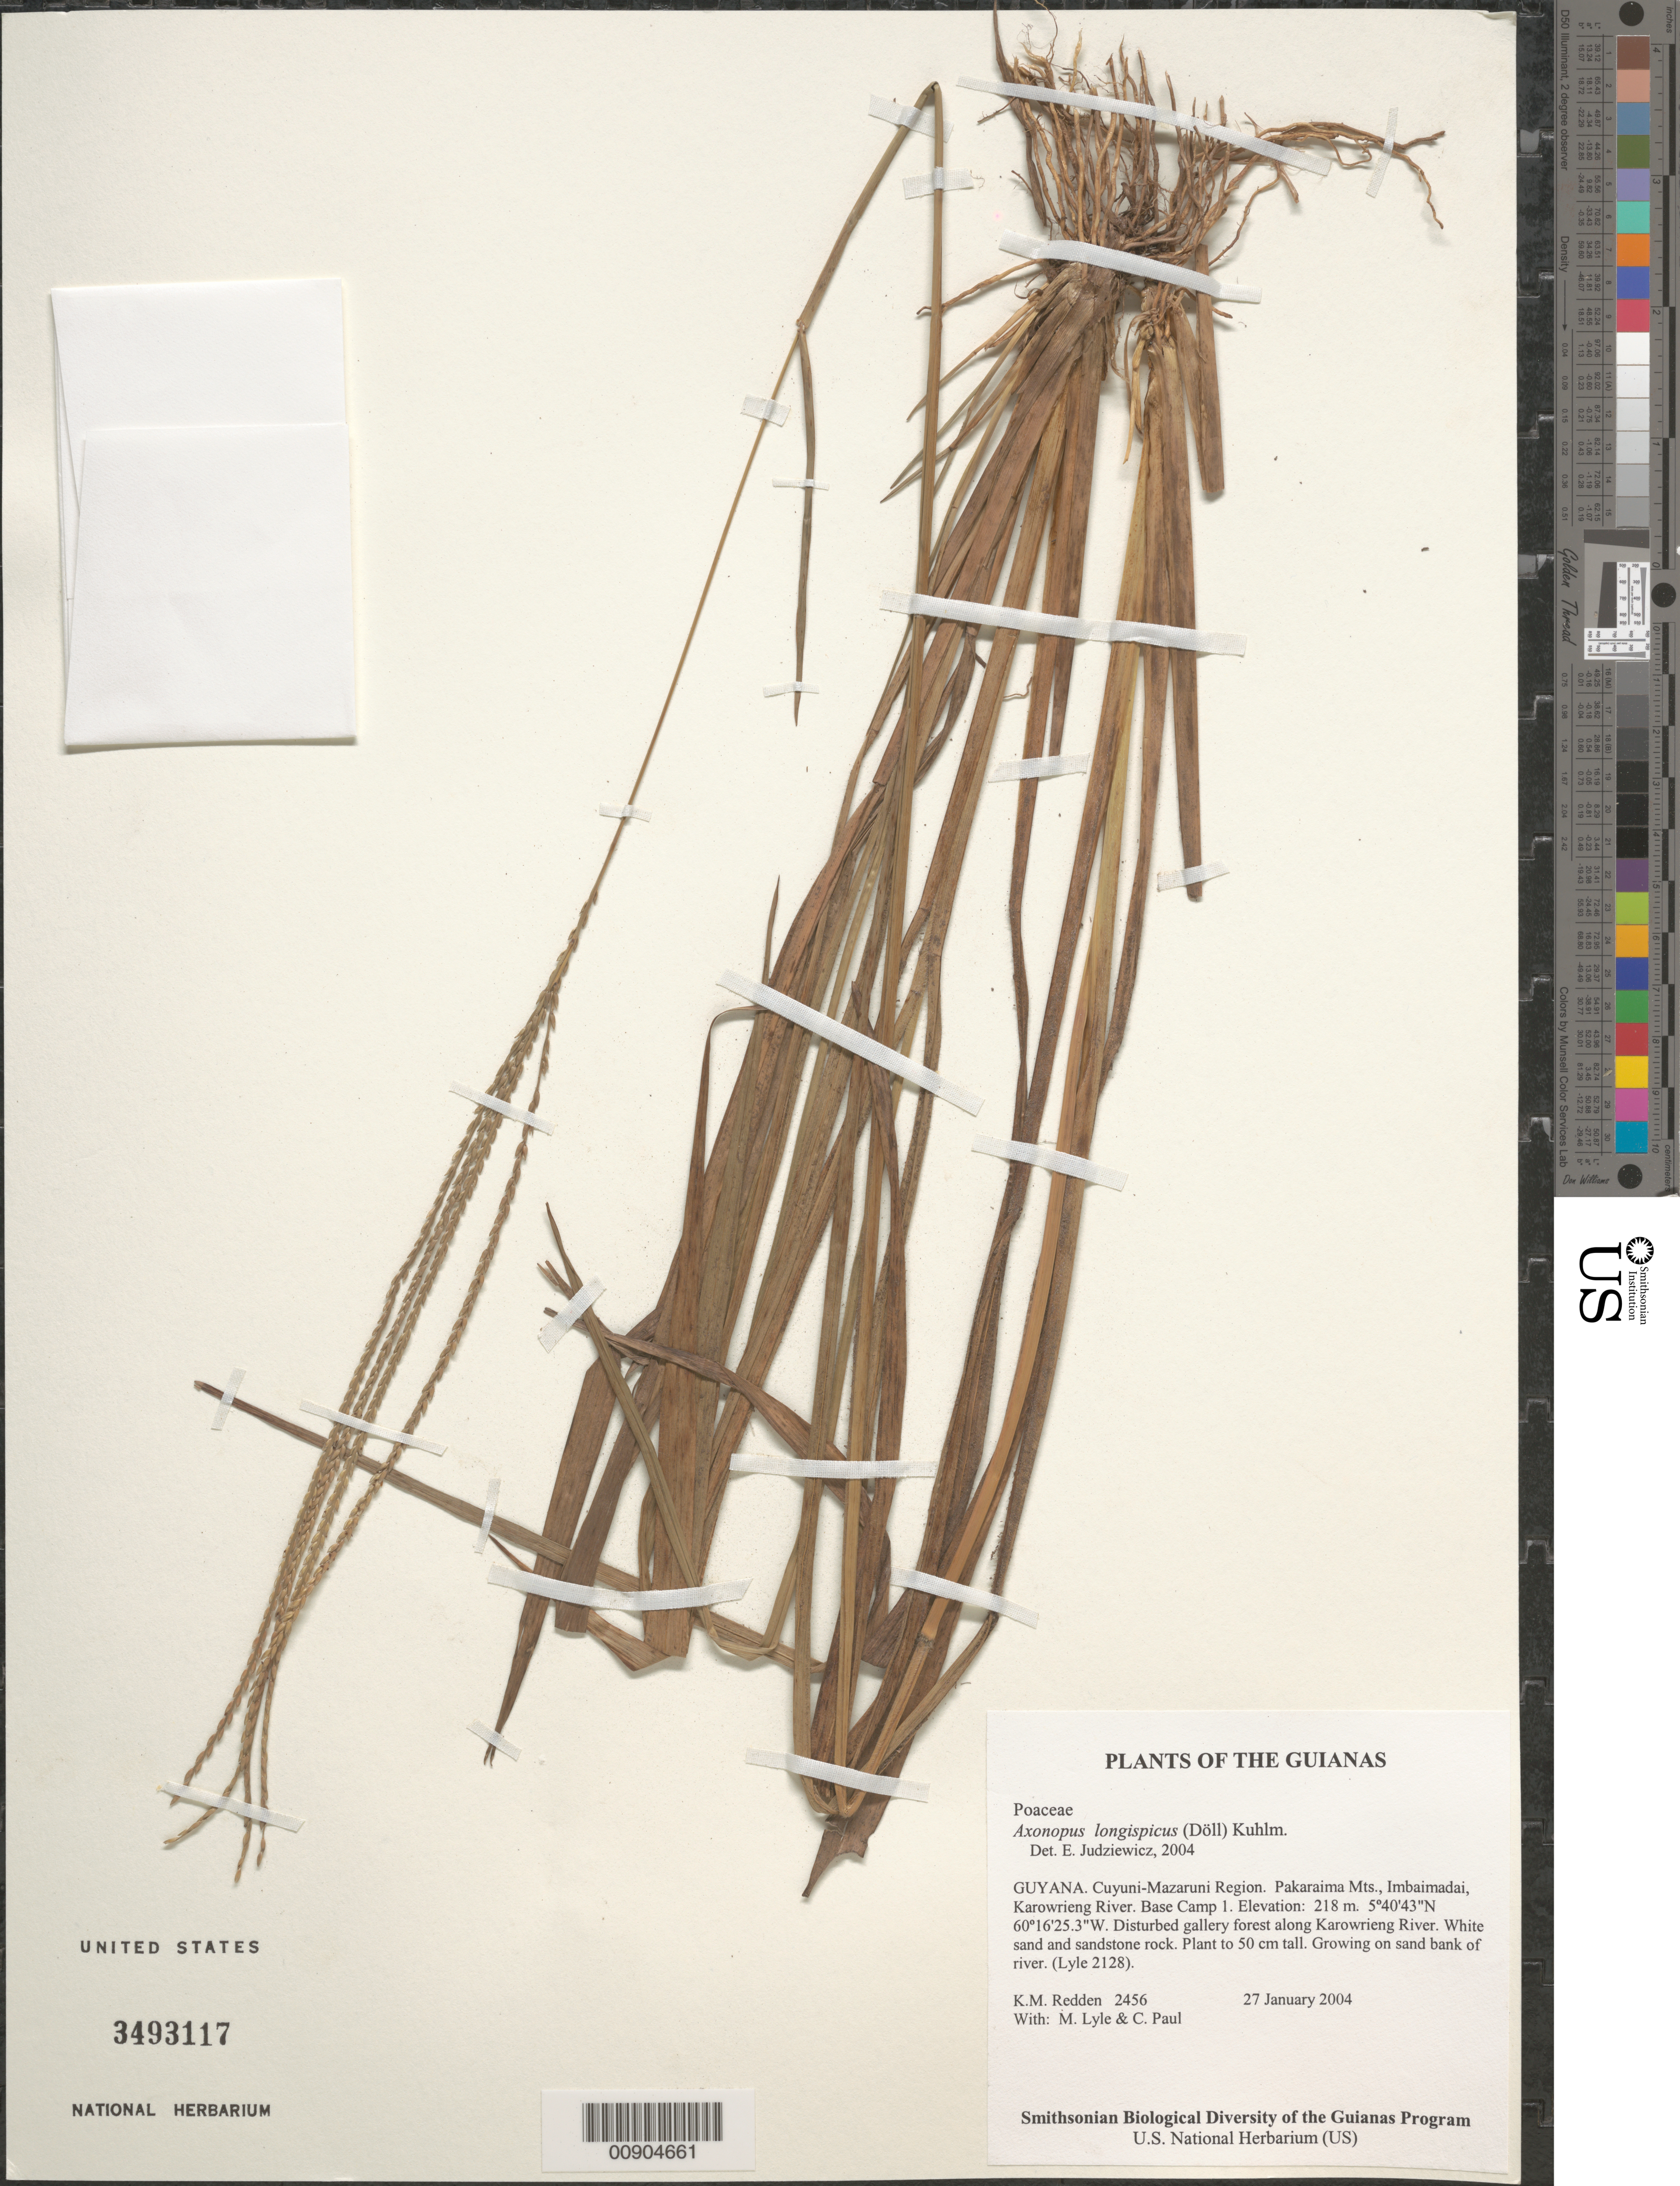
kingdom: Plantae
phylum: Tracheophyta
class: Liliopsida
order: Poales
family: Poaceae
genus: Axonopus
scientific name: Axonopus longispicus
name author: (Döll) Kuhlm.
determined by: Judziewicz, E. J.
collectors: K. M. Redden, M. Lyle & C. Paul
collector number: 2456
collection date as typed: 27 January 2004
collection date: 2004-01-27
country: Guyana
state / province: Cuyuni-Mazaruni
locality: Pakaraima Mts., Imbaimadai, Karowrieng River. Base Camp 1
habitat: Disturbed gallery forest along Karowrieng River. White sand and sandstone rock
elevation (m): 218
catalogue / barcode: US 3493117